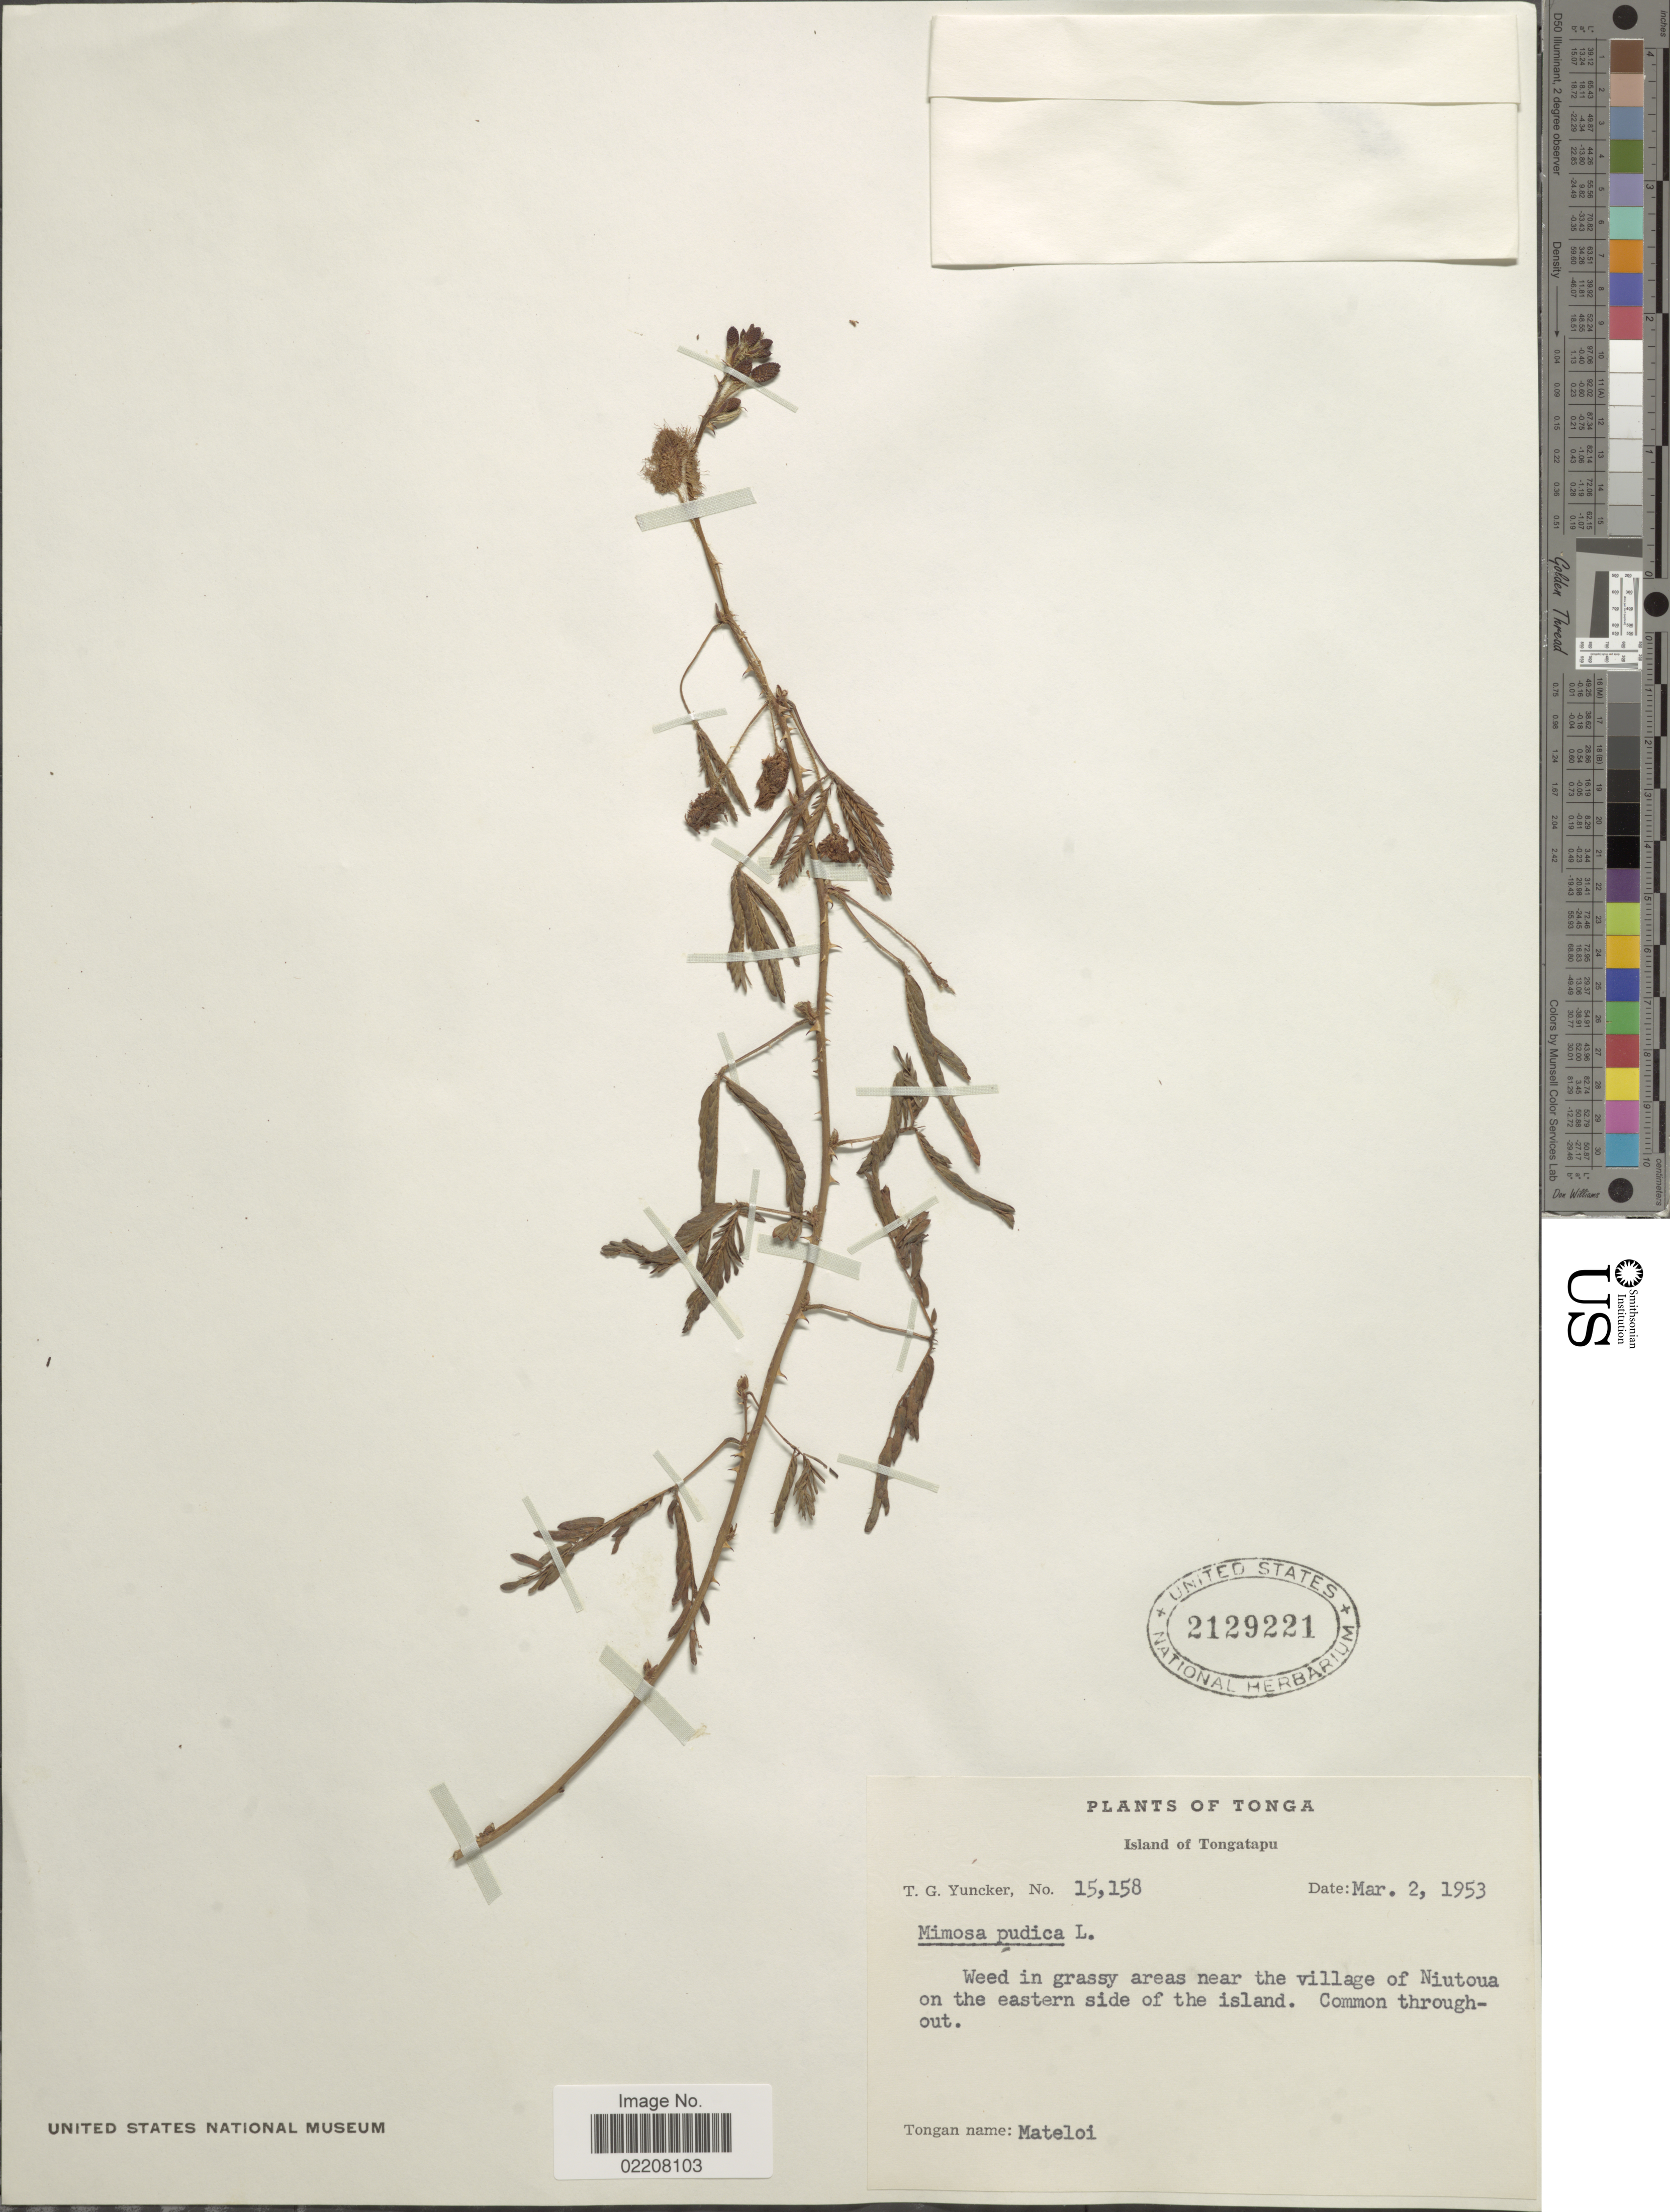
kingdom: Plantae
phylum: Tracheophyta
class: Magnoliopsida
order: Fabales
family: Fabaceae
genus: Mimosa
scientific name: Mimosa pudica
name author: L.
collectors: T. G. Yuncker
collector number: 15158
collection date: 1953-03-02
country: Tonga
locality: Island of Tongatapu. near the village of Niutoua on the eastern side of the island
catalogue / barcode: US 2129221